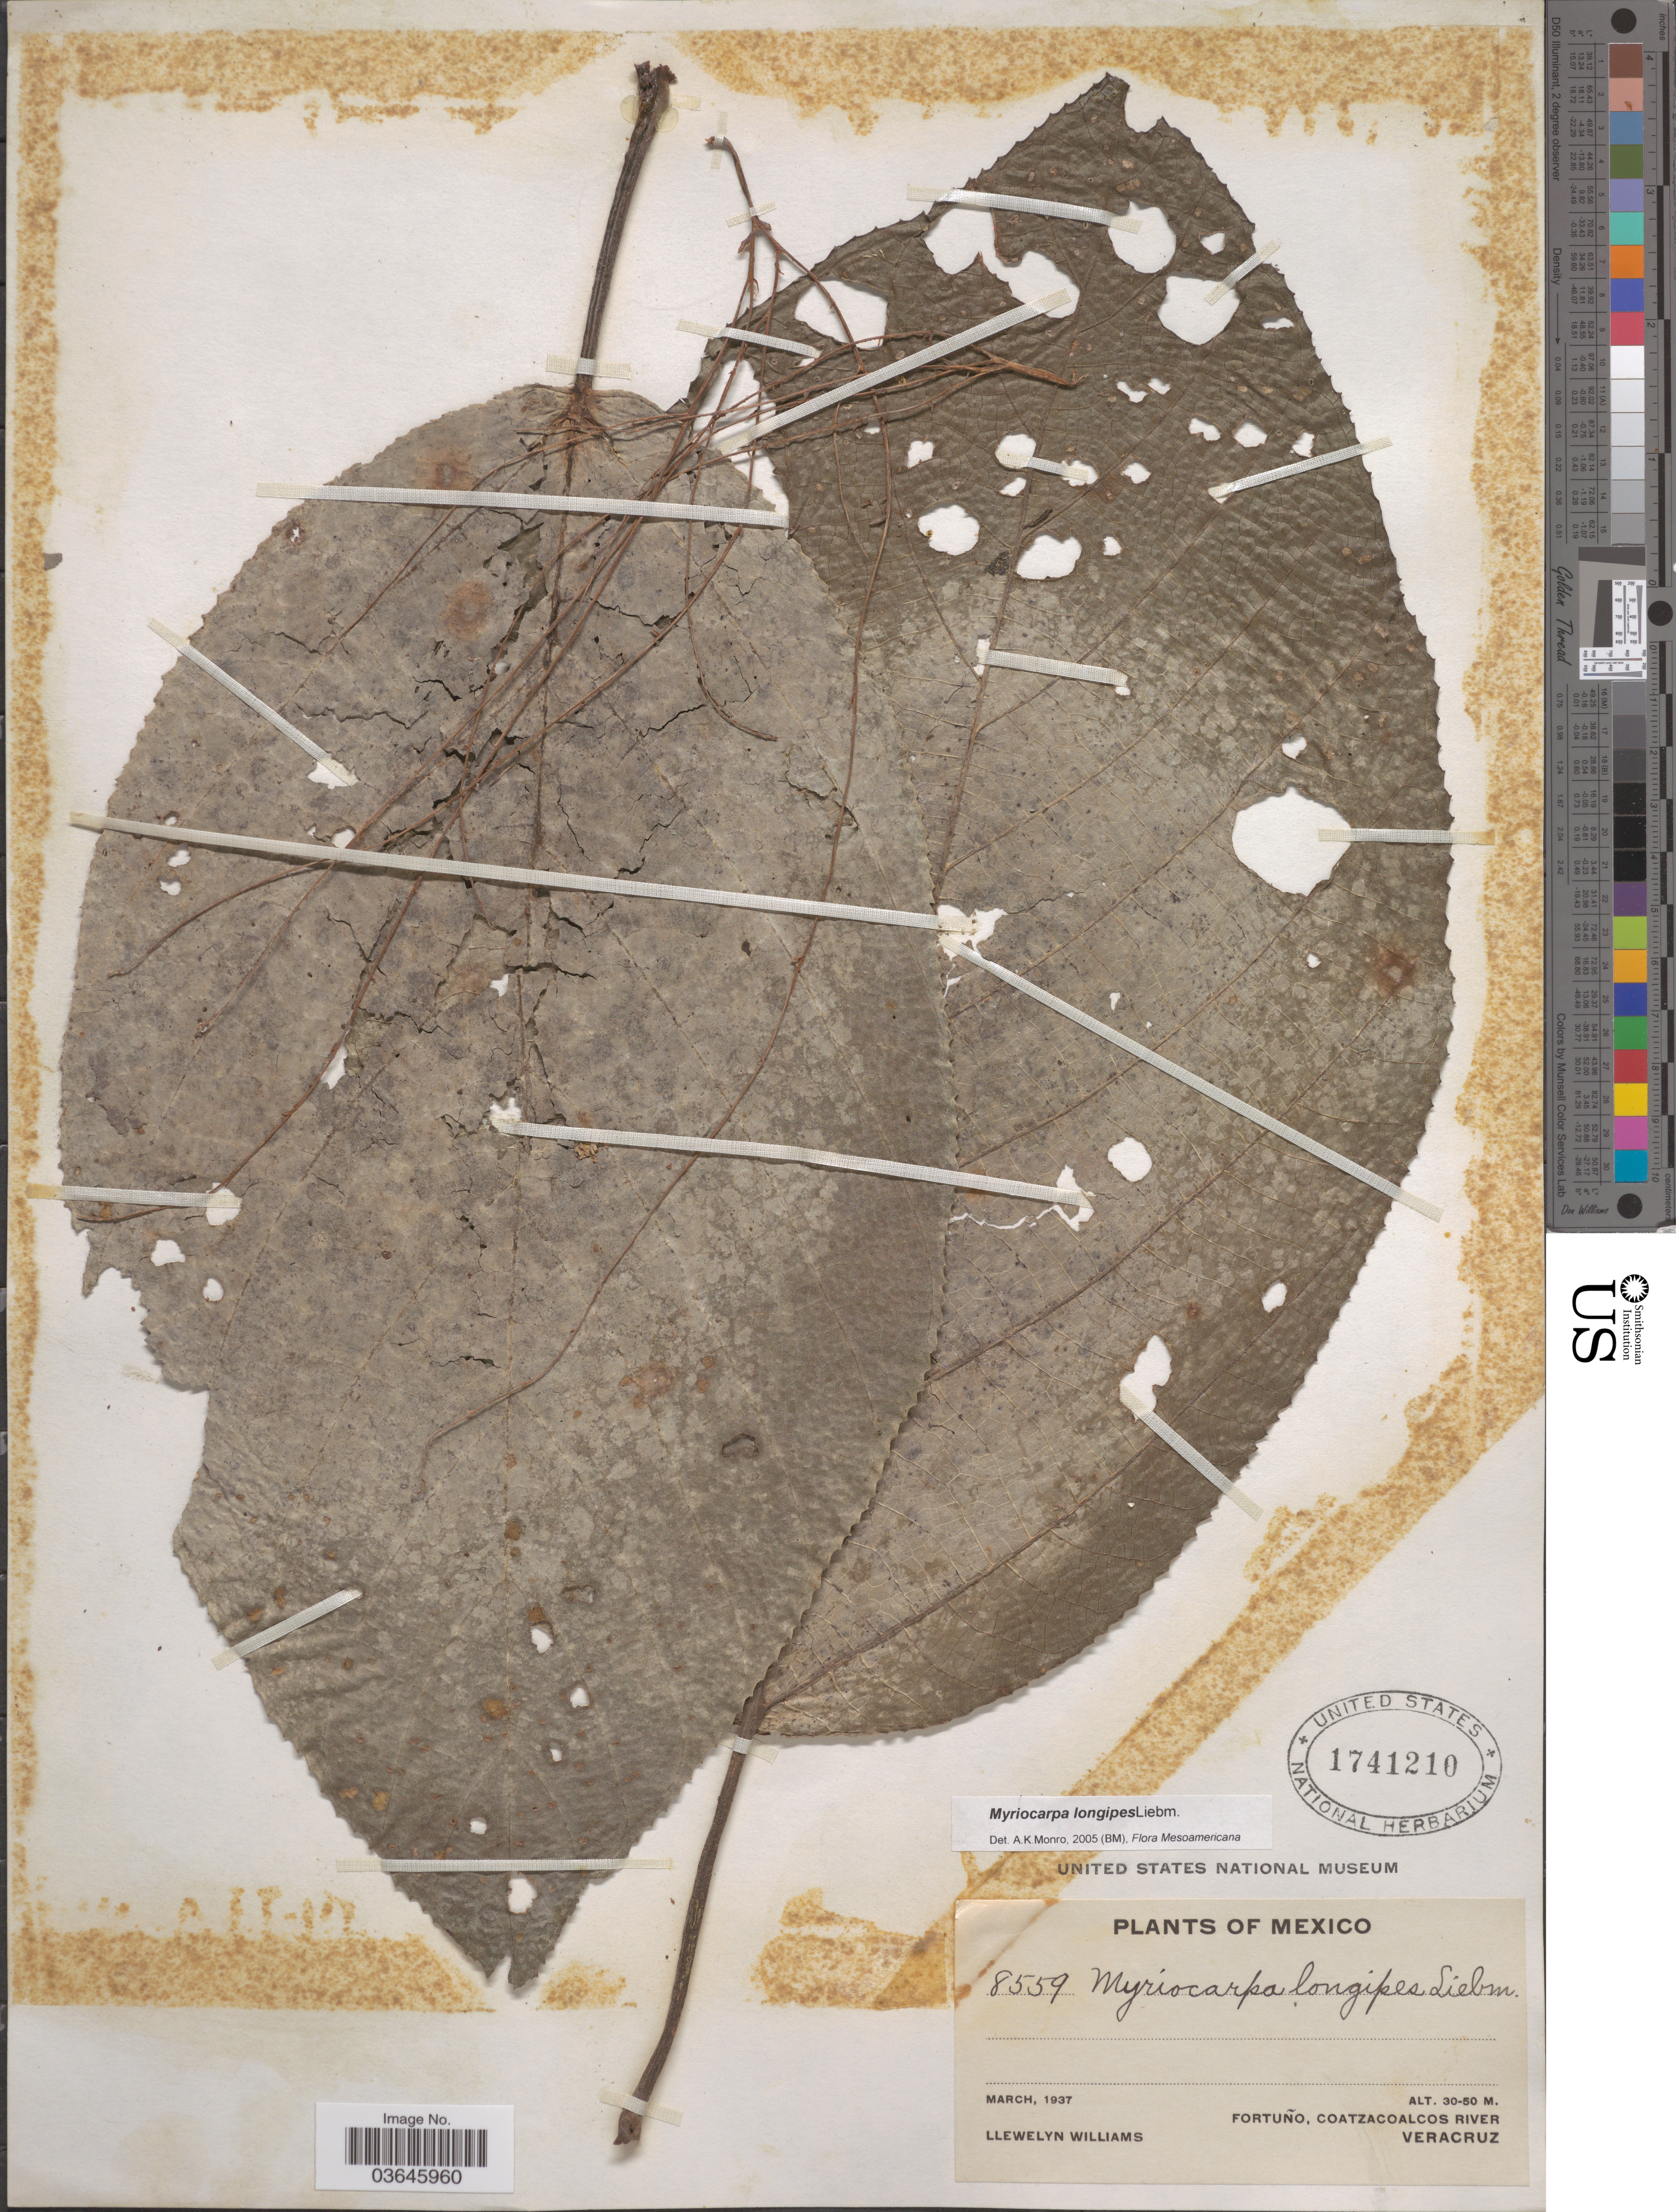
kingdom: Plantae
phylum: Tracheophyta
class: Magnoliopsida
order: Rosales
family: Urticaceae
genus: Myriocarpa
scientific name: Myriocarpa longipes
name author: Liebm.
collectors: Ll. Williams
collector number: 8559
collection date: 1937-03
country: Mexico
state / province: Veracruz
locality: Fortuño, Coatzacoalcos River. Veracruz.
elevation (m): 30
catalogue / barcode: US 1741210